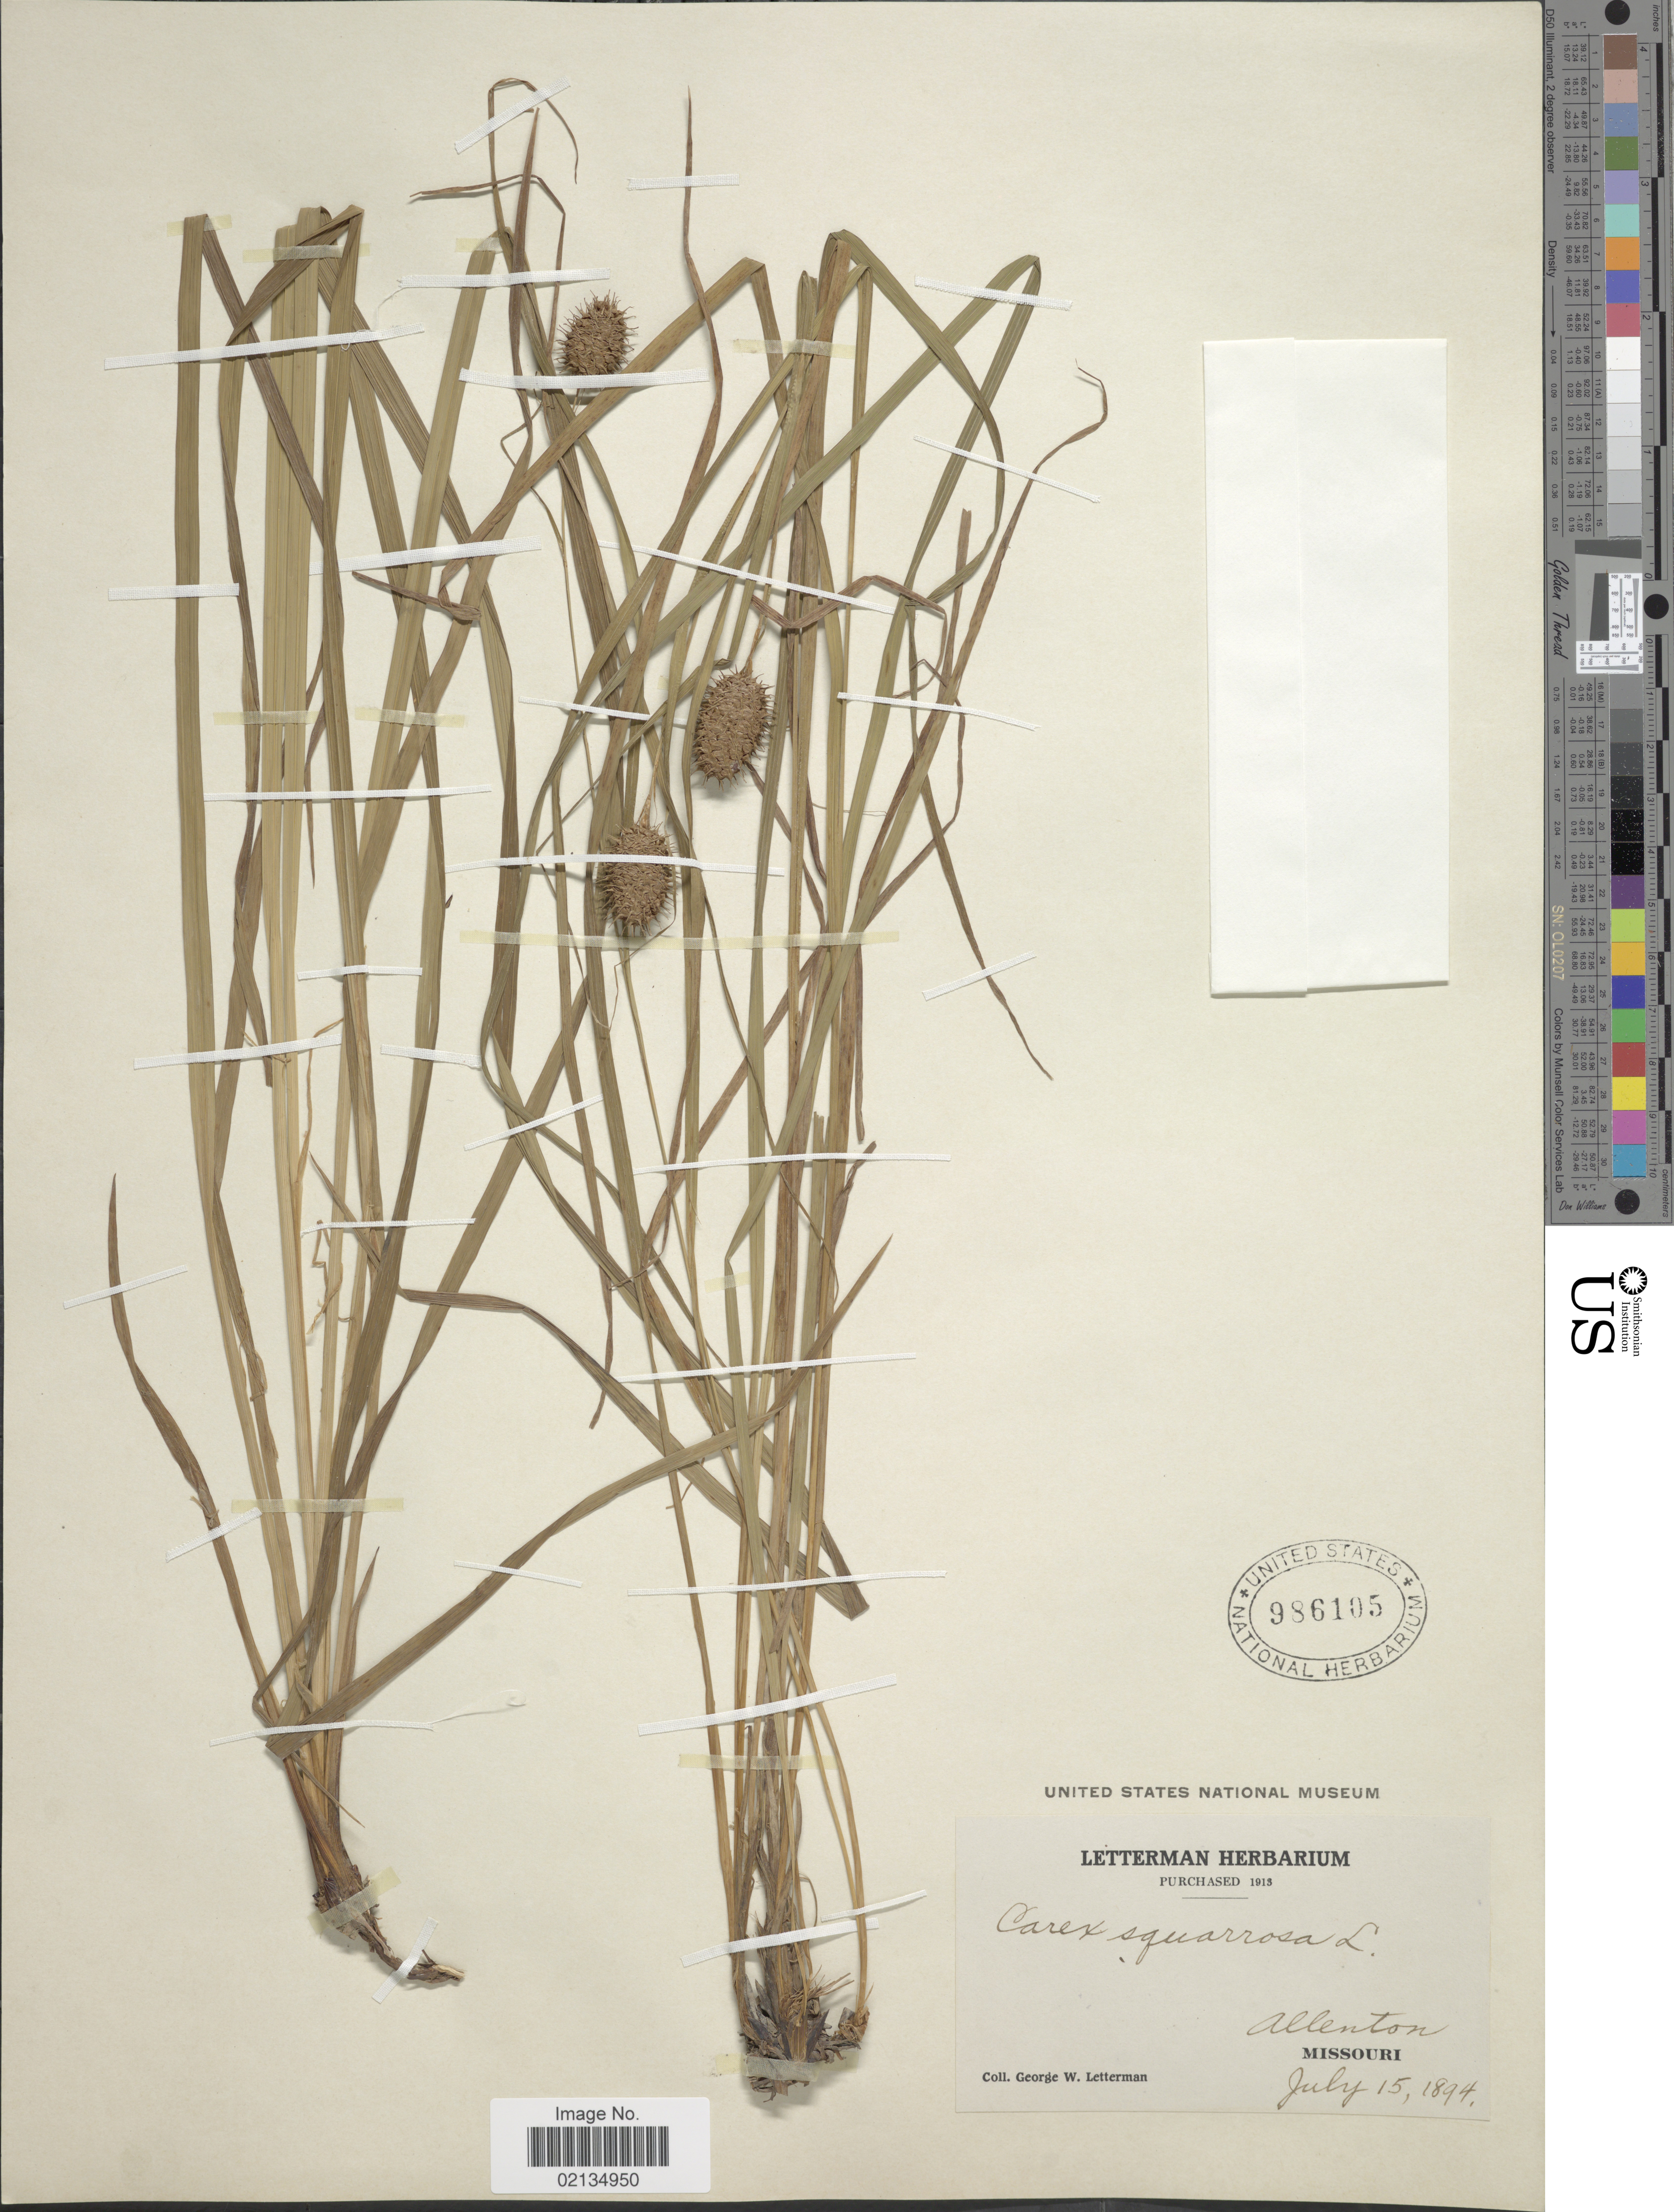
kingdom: Plantae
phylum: Tracheophyta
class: Liliopsida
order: Poales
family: Cyperaceae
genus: Carex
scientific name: Carex squarrosa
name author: L.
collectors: G. W. Letterman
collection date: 1894-07-15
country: United States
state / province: Missouri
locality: Allenton, Missouri.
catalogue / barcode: US 986105